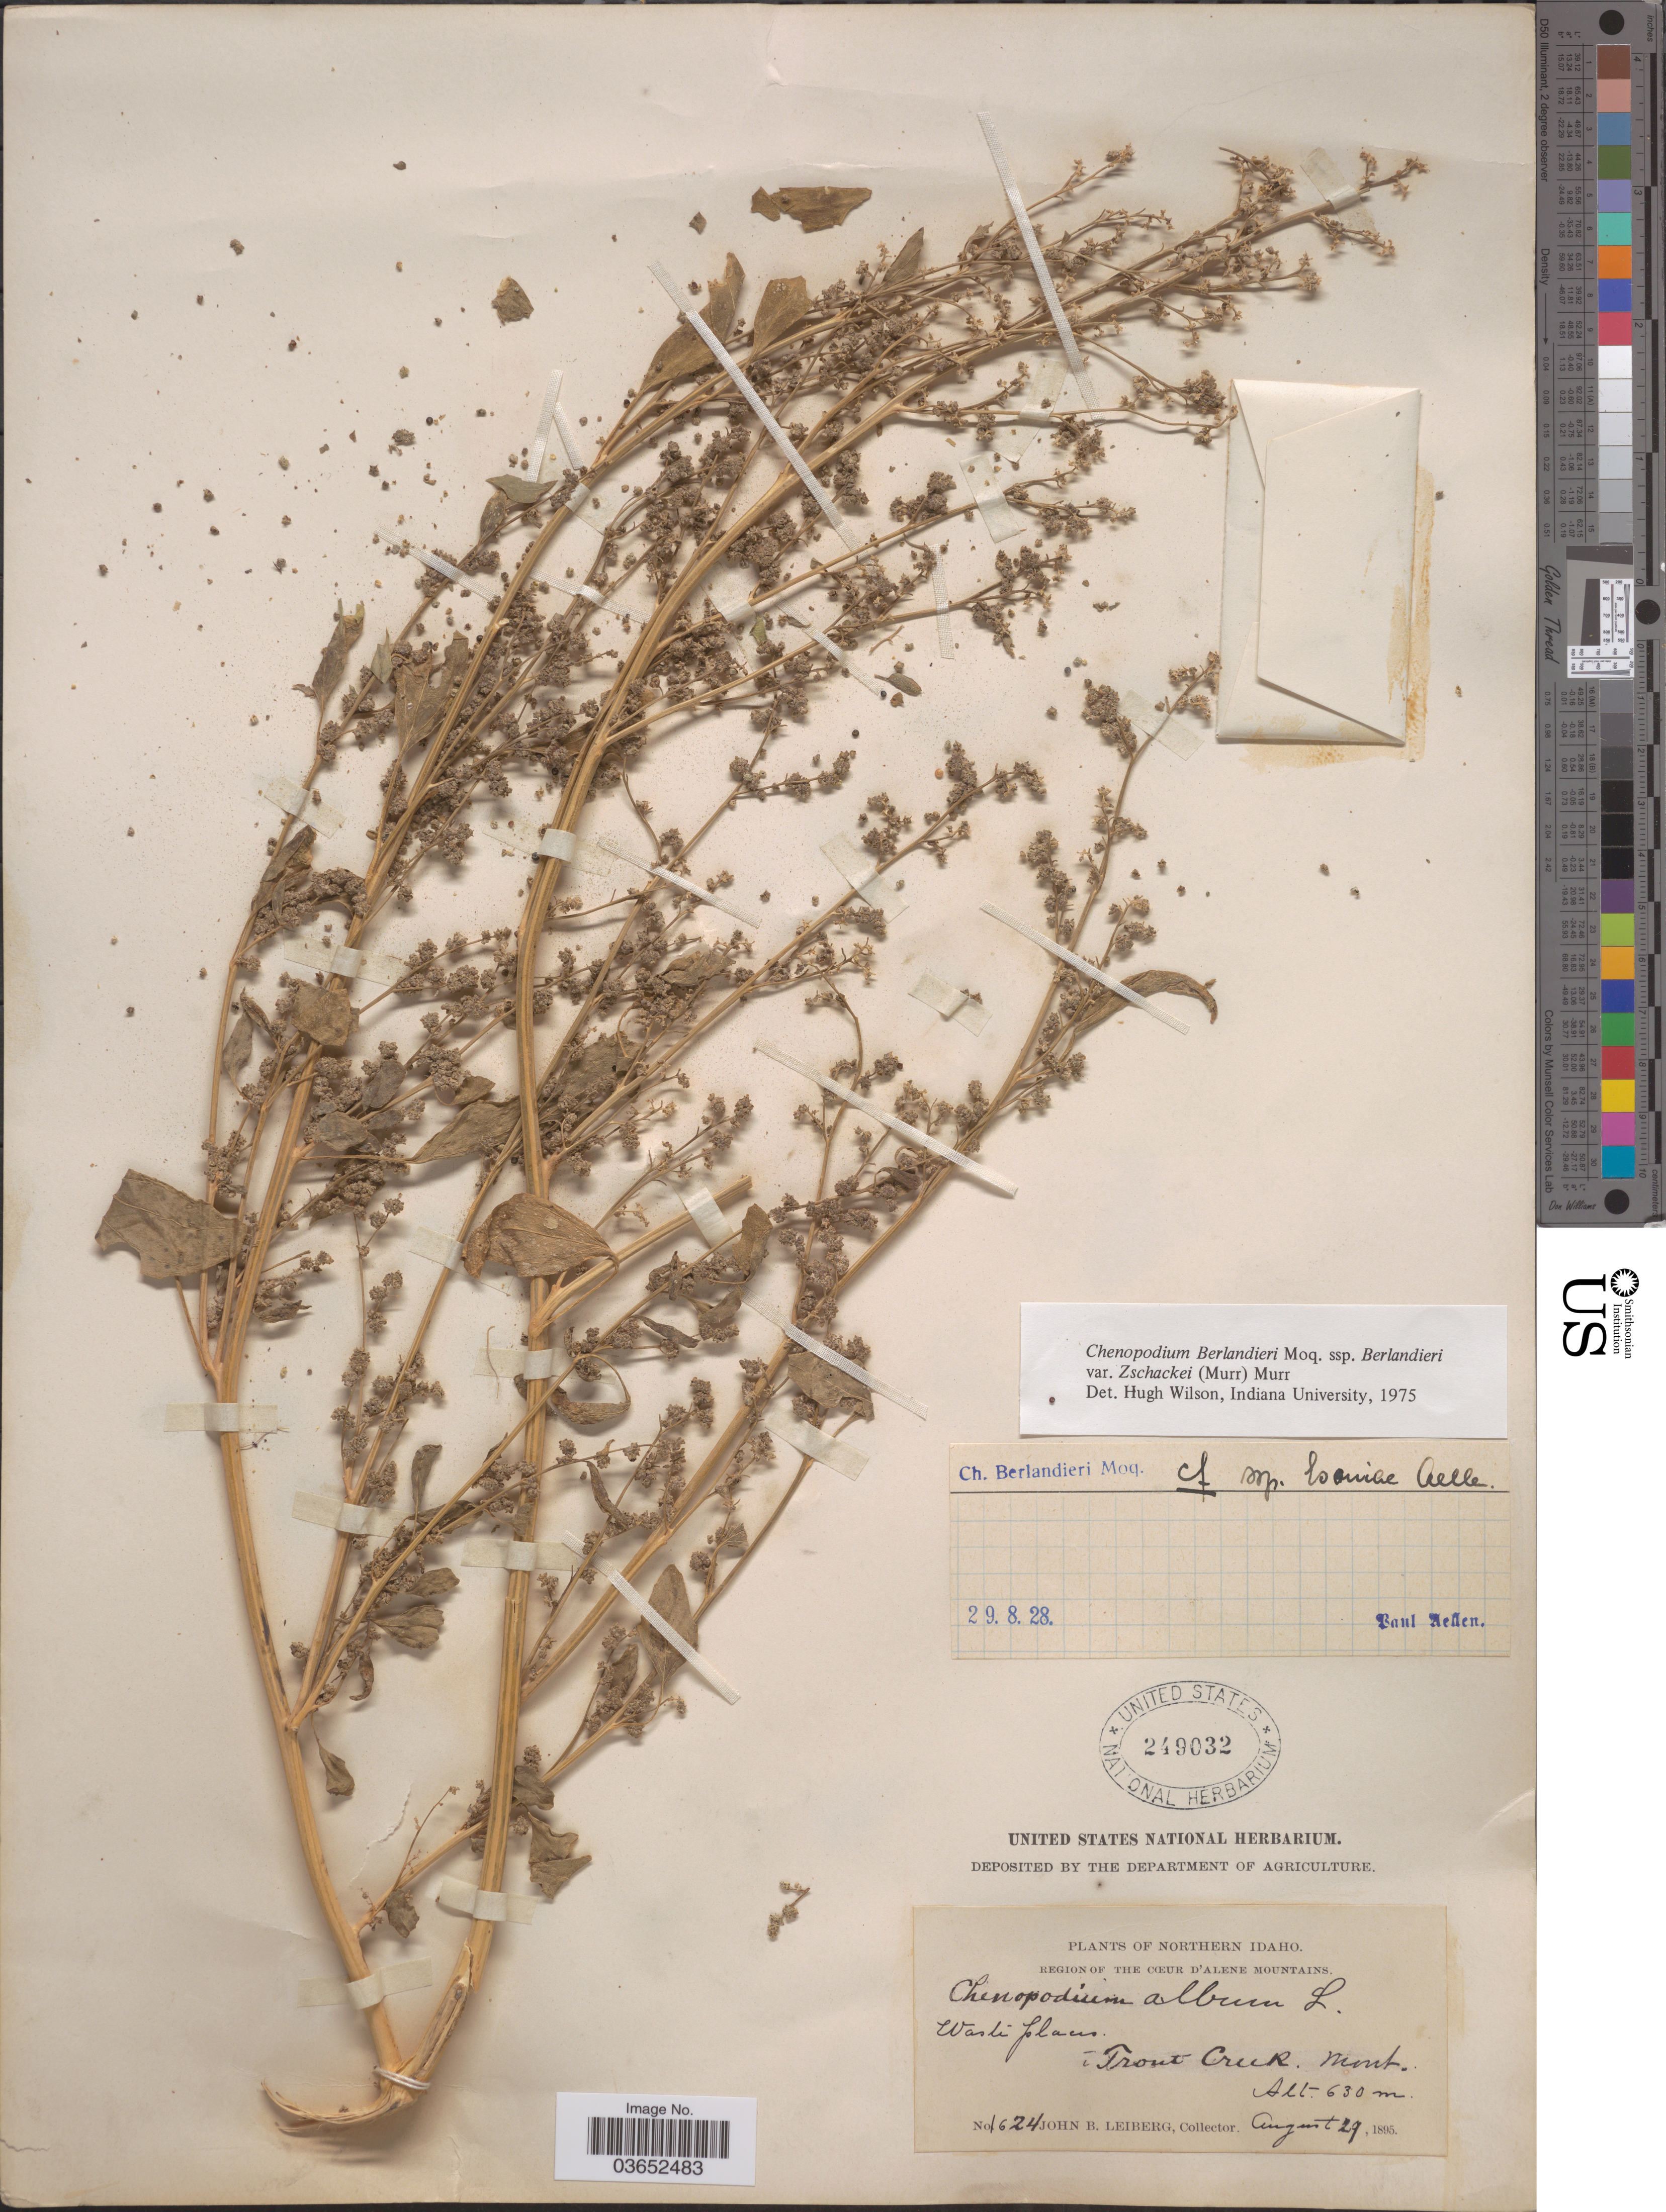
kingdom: Plantae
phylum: Tracheophyta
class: Magnoliopsida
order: Caryophyllales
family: Amaranthaceae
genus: Chenopodium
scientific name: Chenopodium berlandieri var. typicum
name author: A. Ludw. ex Graebn.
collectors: J. B. Leiberg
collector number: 1624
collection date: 1895-08-29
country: United States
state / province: Montana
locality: Trout Creek. Mont. Region of the Cœur D'Alene Mountains.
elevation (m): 630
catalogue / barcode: US 249032